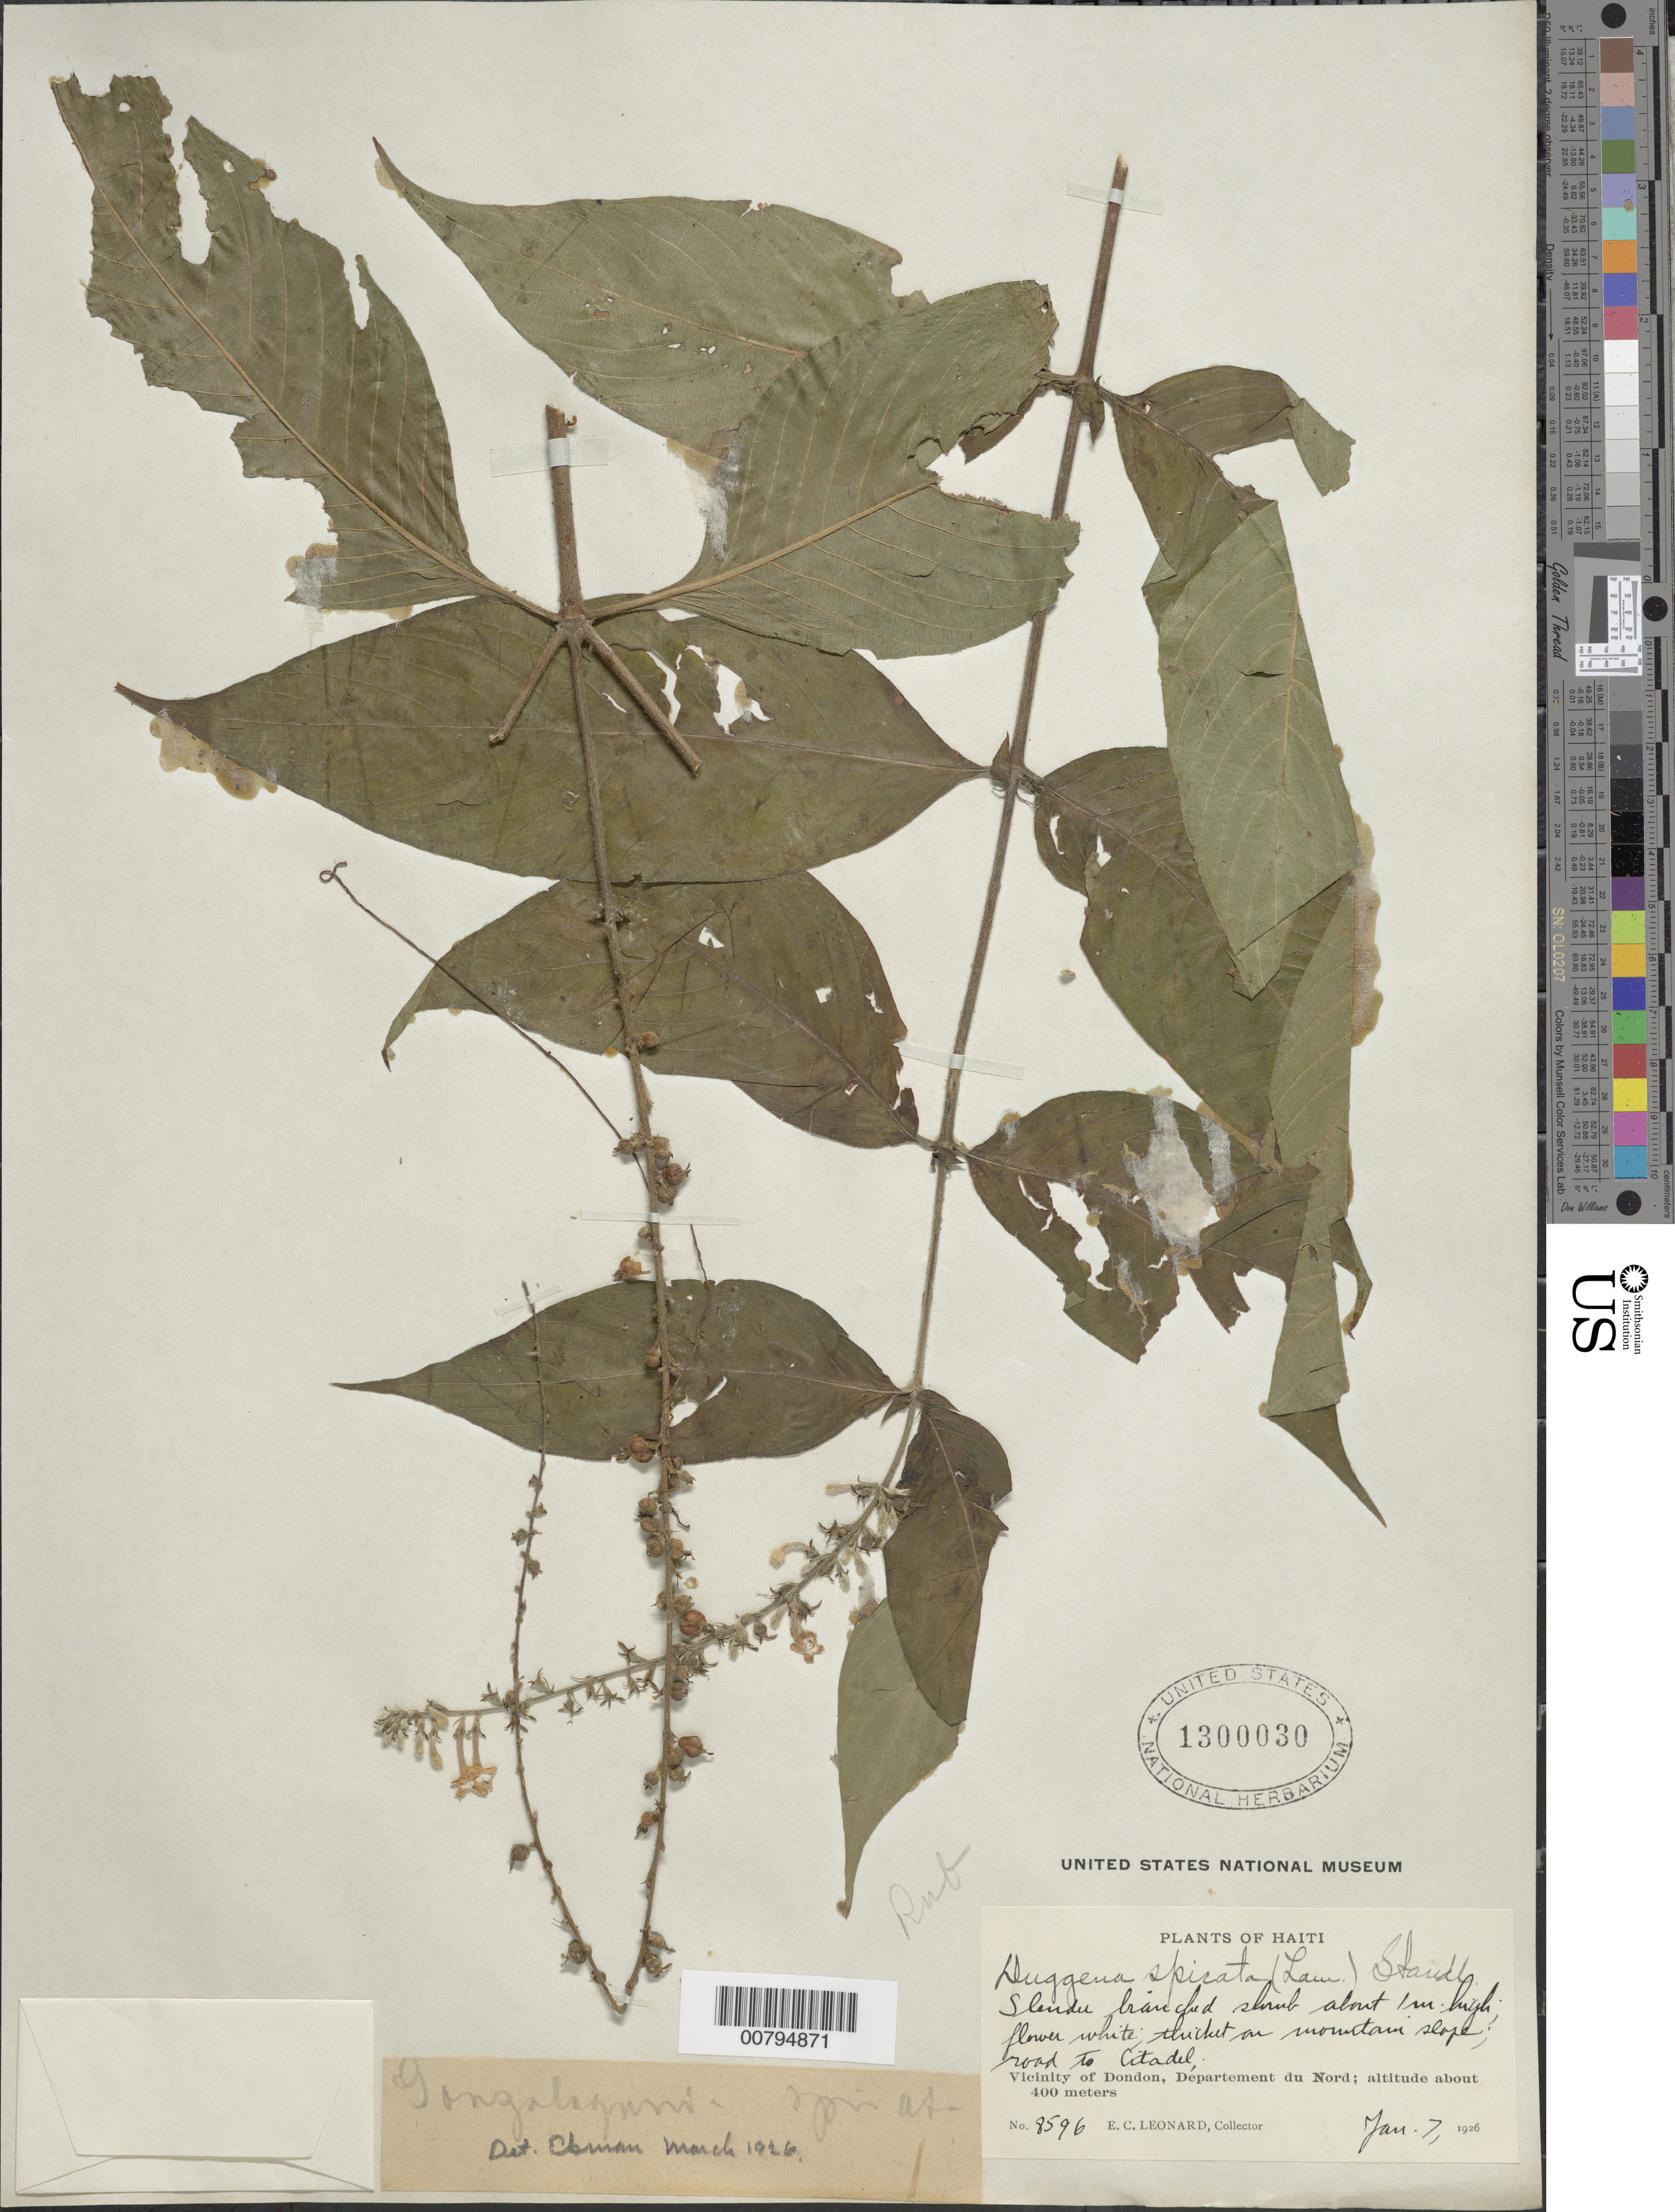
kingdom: Plantae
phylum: Tracheophyta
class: Magnoliopsida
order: Gentianales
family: Rubiaceae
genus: Gonzalagunia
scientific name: Gonzalagunia hirsuta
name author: Schum.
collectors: E. C. Leonard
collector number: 8596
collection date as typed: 07 Jan 1926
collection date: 1926-01-07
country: Haiti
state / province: Nord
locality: Mountain slope. Road to Citadel. Vicinity of Dondon.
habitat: Thicket on mountain slope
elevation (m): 400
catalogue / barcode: US 1300030